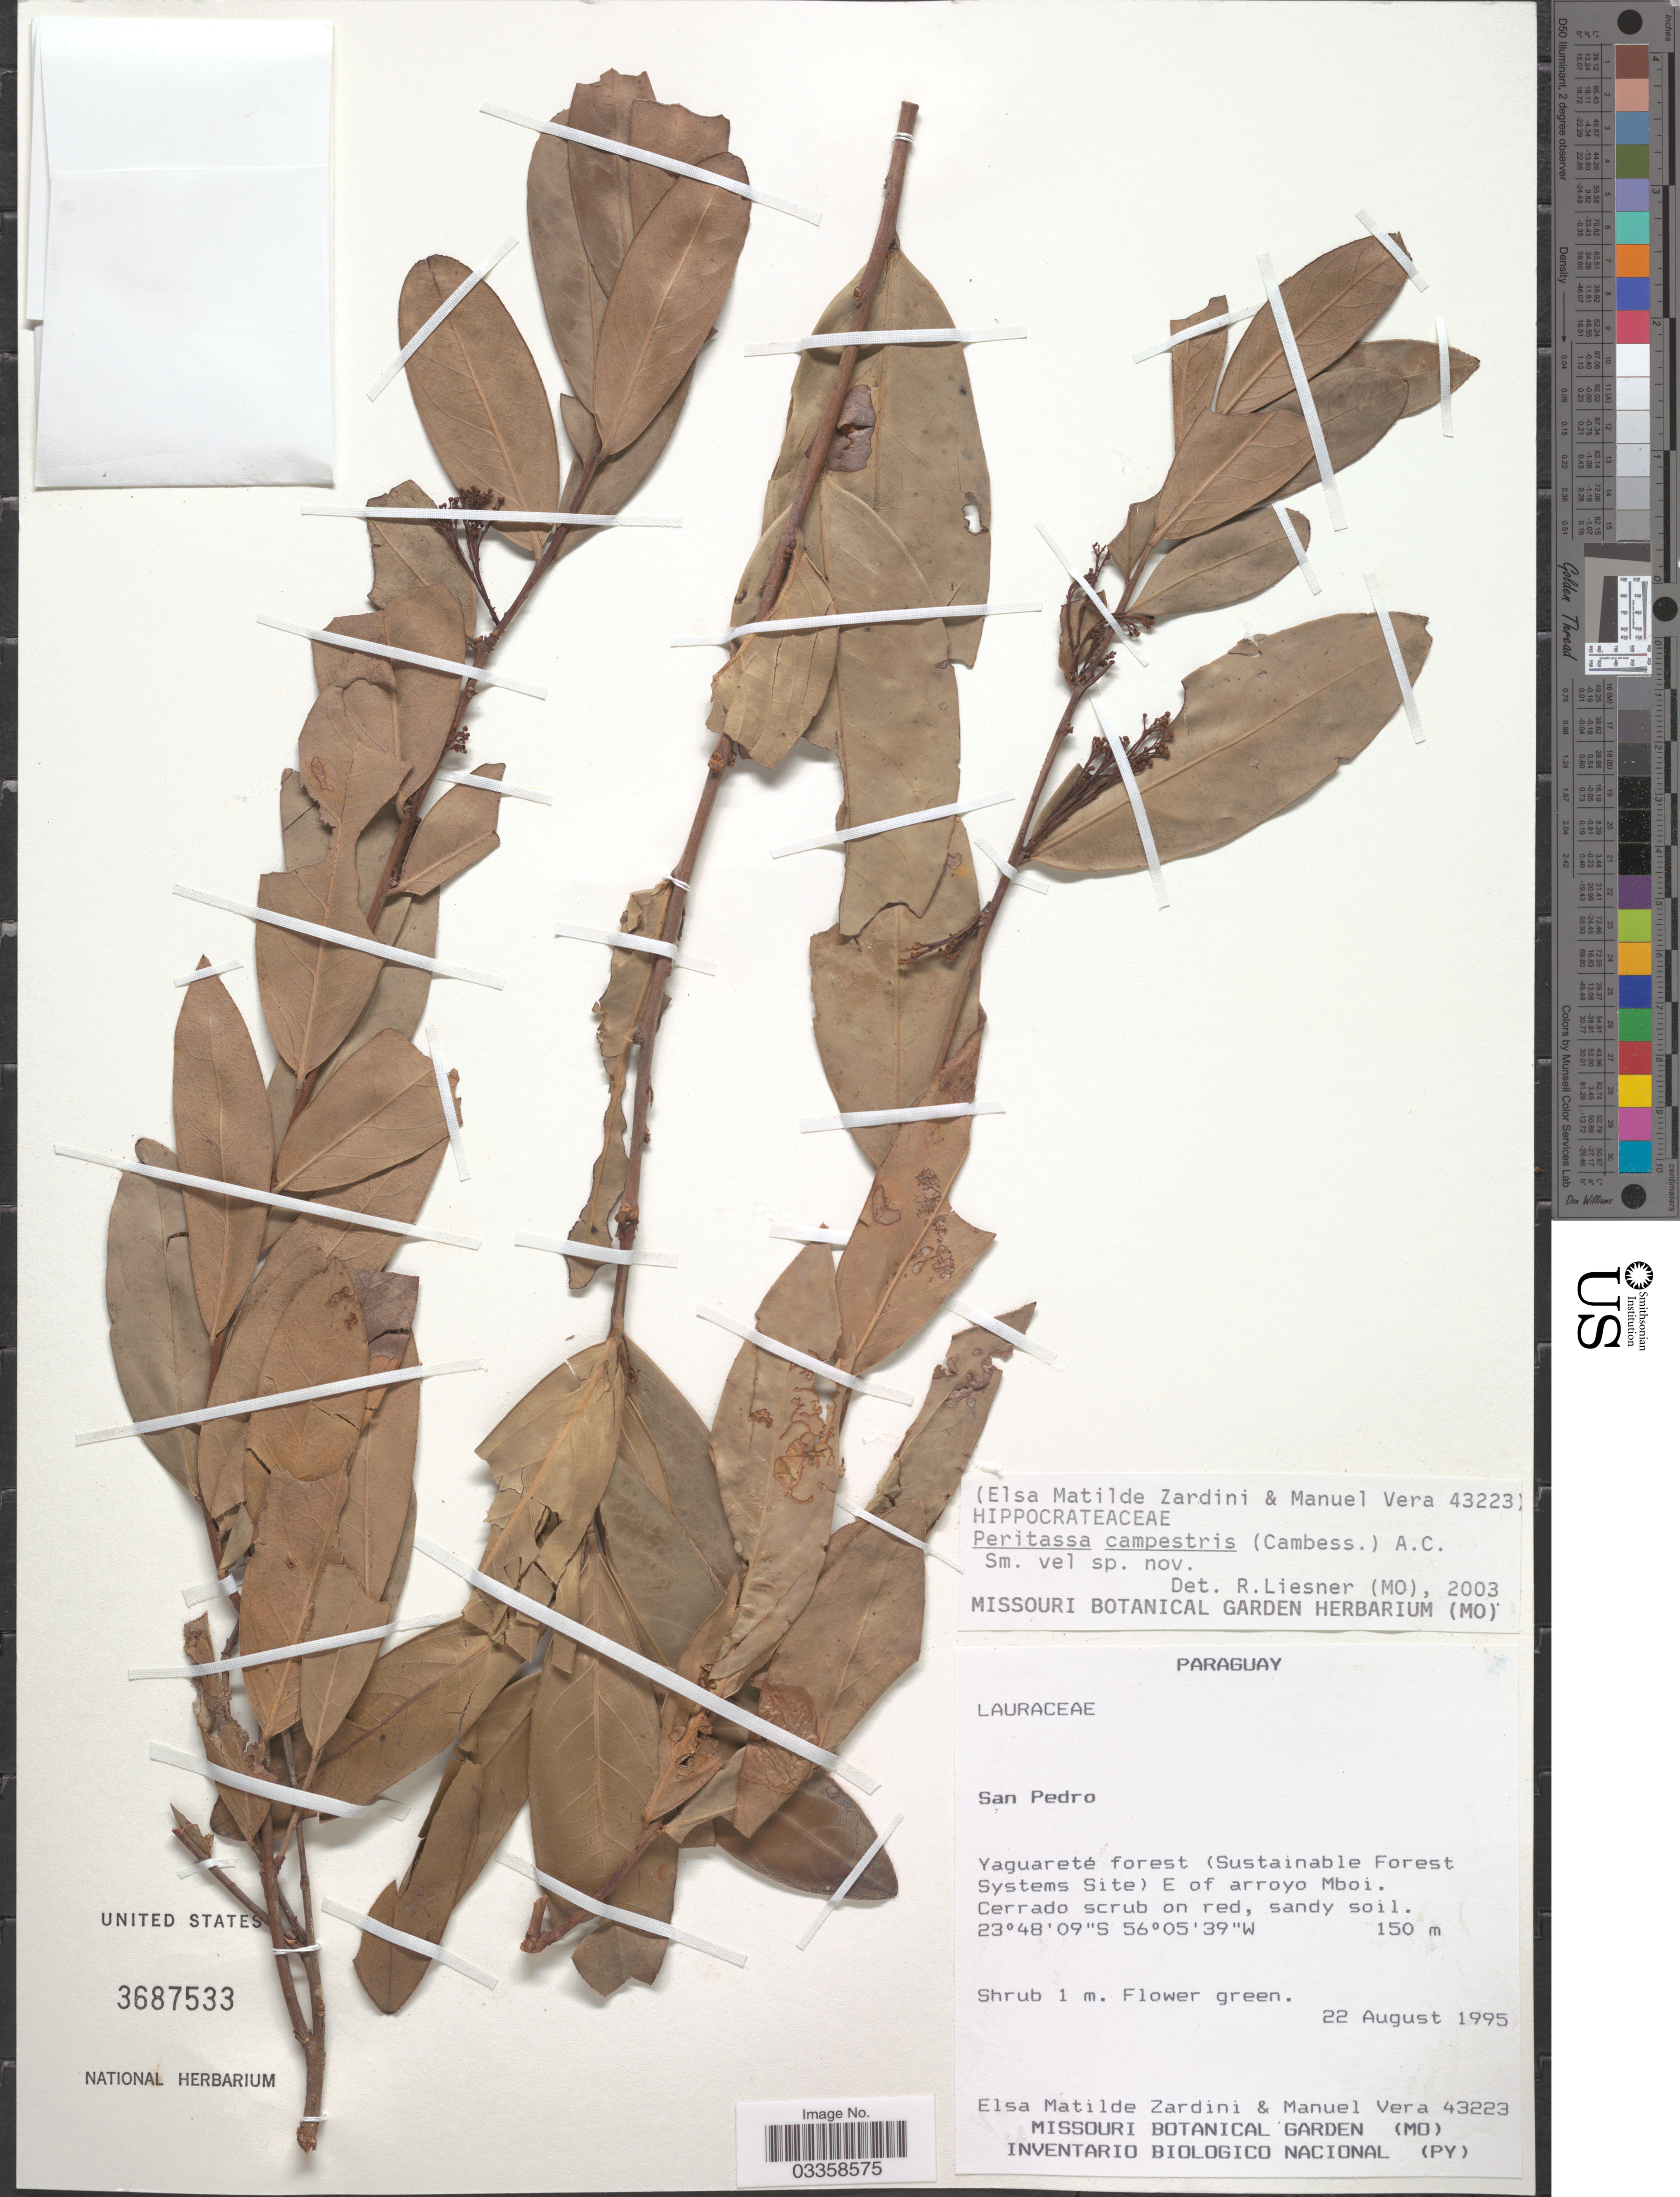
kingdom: Plantae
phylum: Tracheophyta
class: Magnoliopsida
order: Celastrales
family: Celastraceae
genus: Peritassa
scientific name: Peritassa campestris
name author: (Cambess.) A.C. Sm.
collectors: E. M. Zardini & M. Vera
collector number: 43223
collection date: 1995-08-22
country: Paraguay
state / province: San Pedro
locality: Yaguareté forest (Sustainable Forest Systems Site) E of arroyo Mboi.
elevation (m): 150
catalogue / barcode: US 3687533